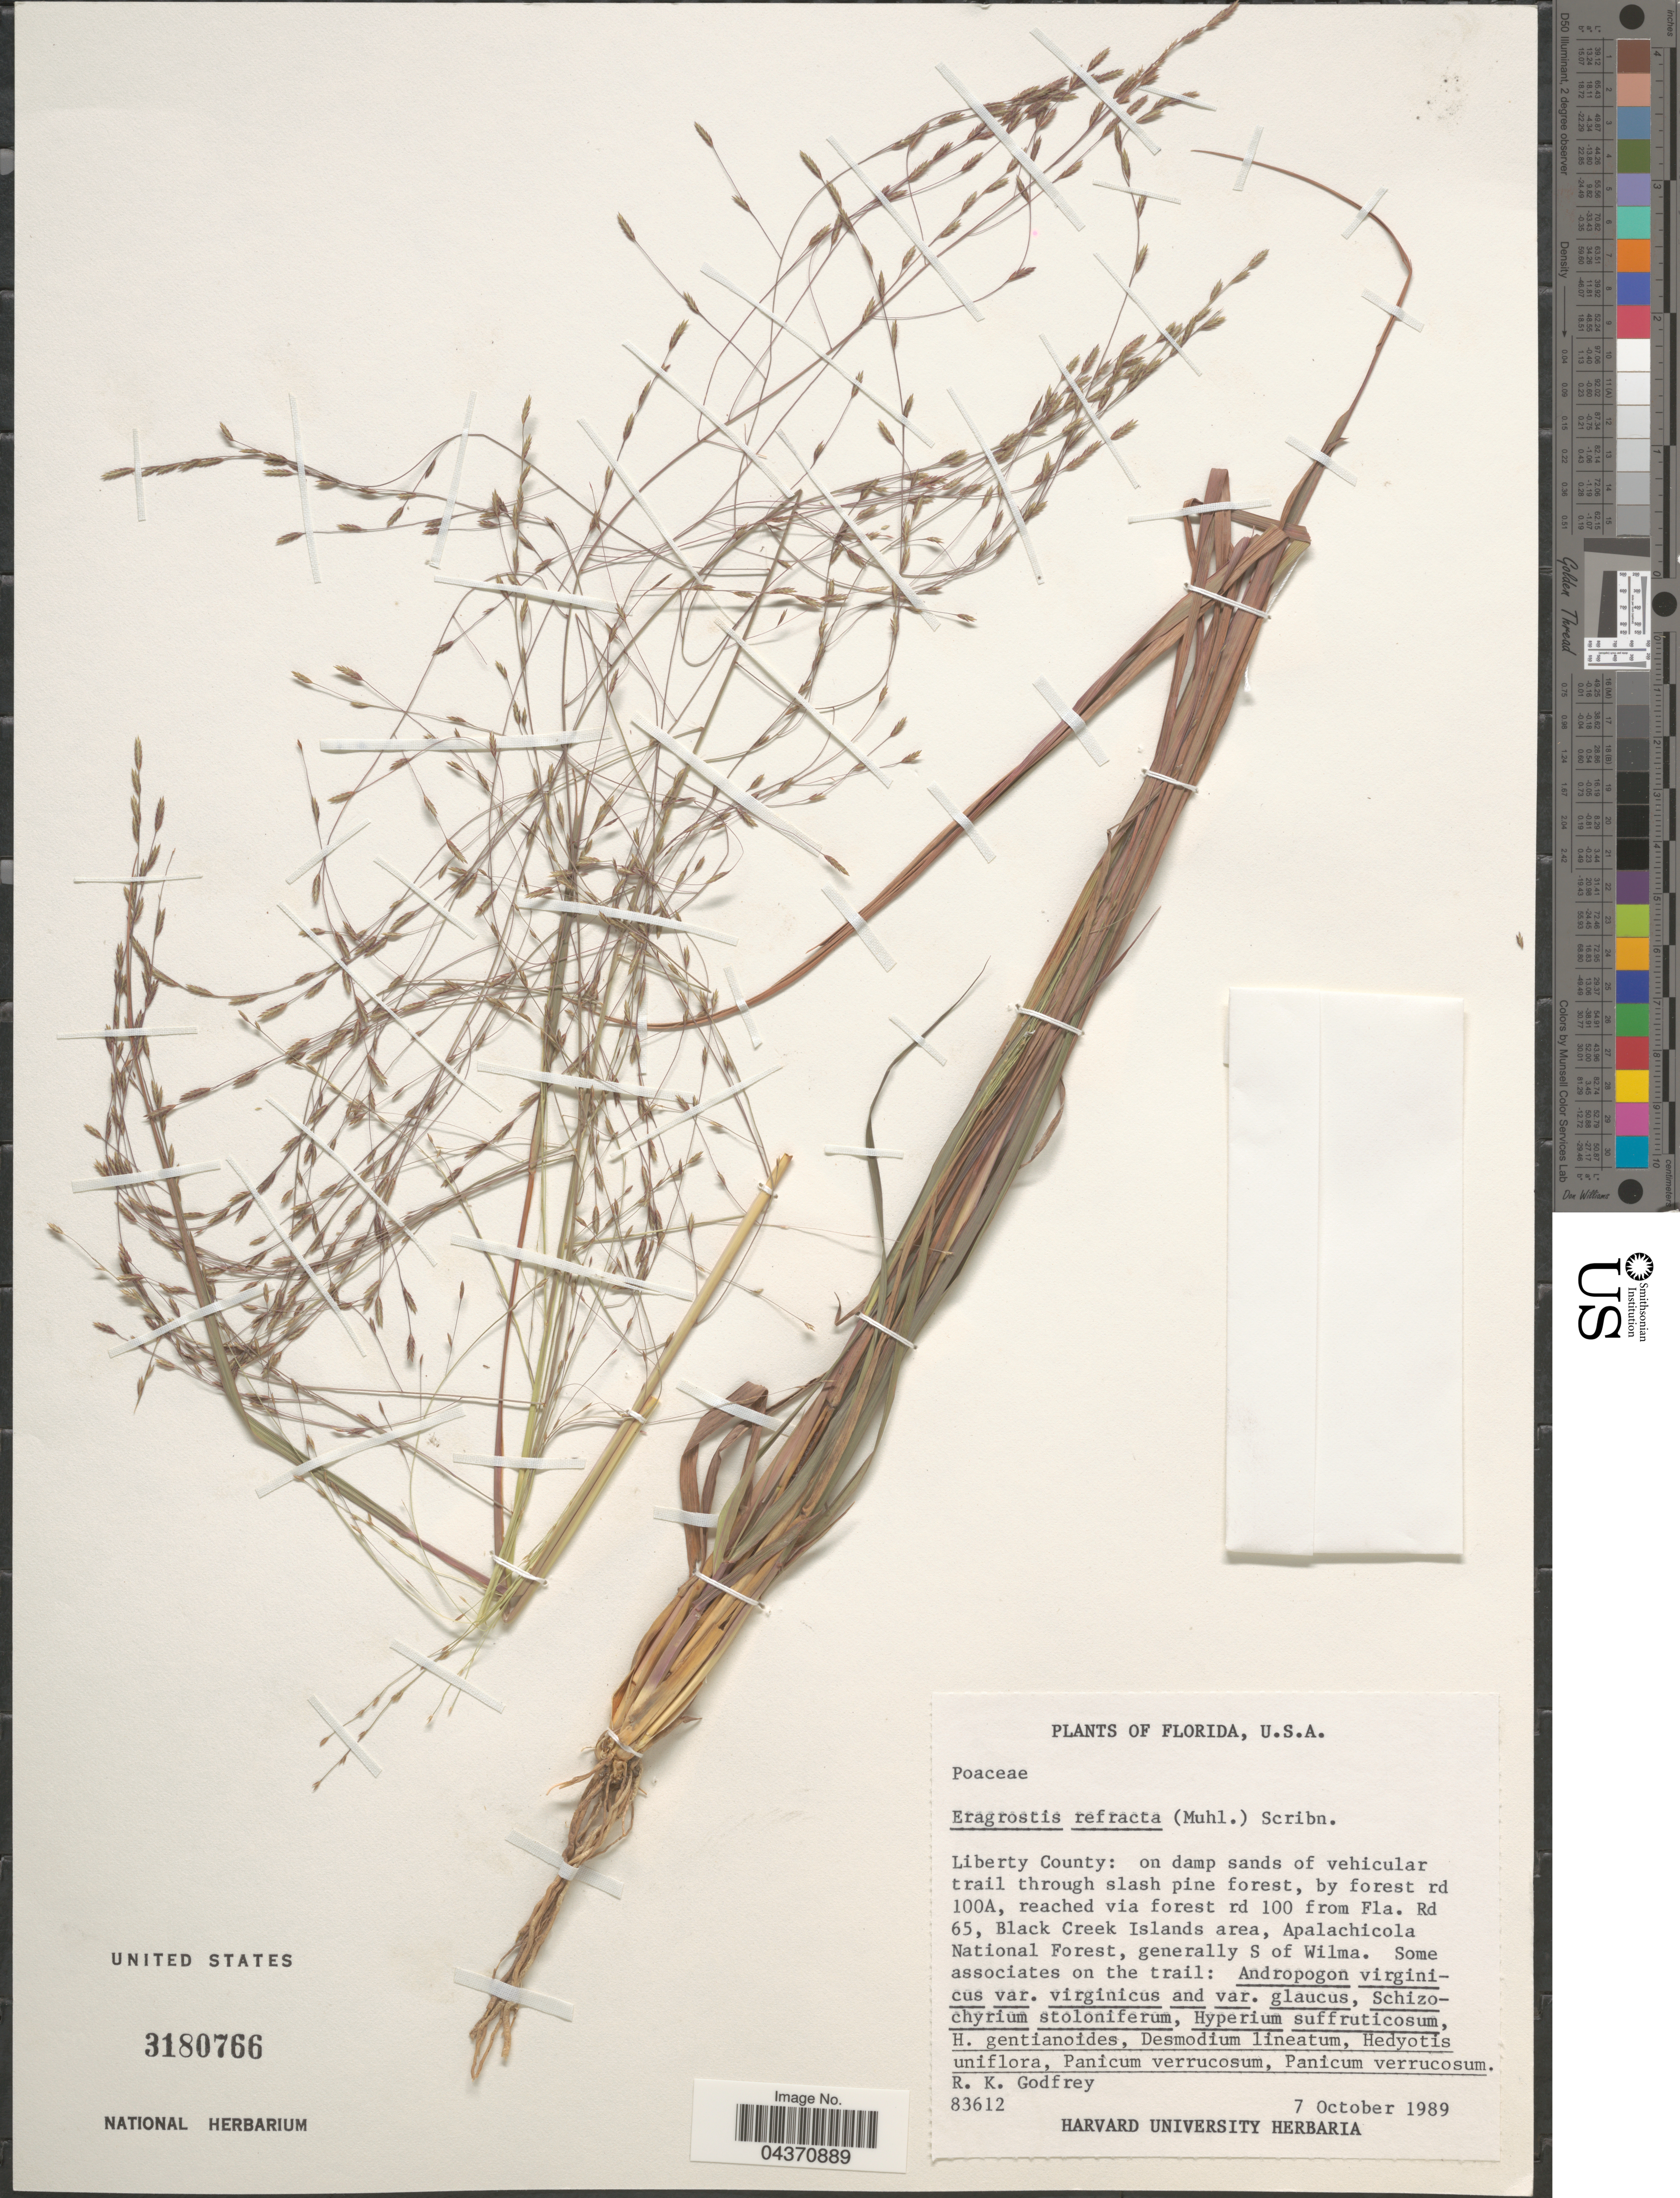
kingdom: Plantae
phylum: Tracheophyta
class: Liliopsida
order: Poales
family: Poaceae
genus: Eragrostis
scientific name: Eragrostis refracta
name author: (Muhl.) Scribn.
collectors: R. K. Godfrey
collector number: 83612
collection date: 1989-10-07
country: United States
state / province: Florida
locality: Liberty County: on damp sands of vehicular trail through slash pine forest, by forest rd 100A, reached via forest rd 100 from Fla. Rd 65, Black Creek Islands area, Apalachicola National Forest, generally S of Wilma.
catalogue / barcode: US 3180766